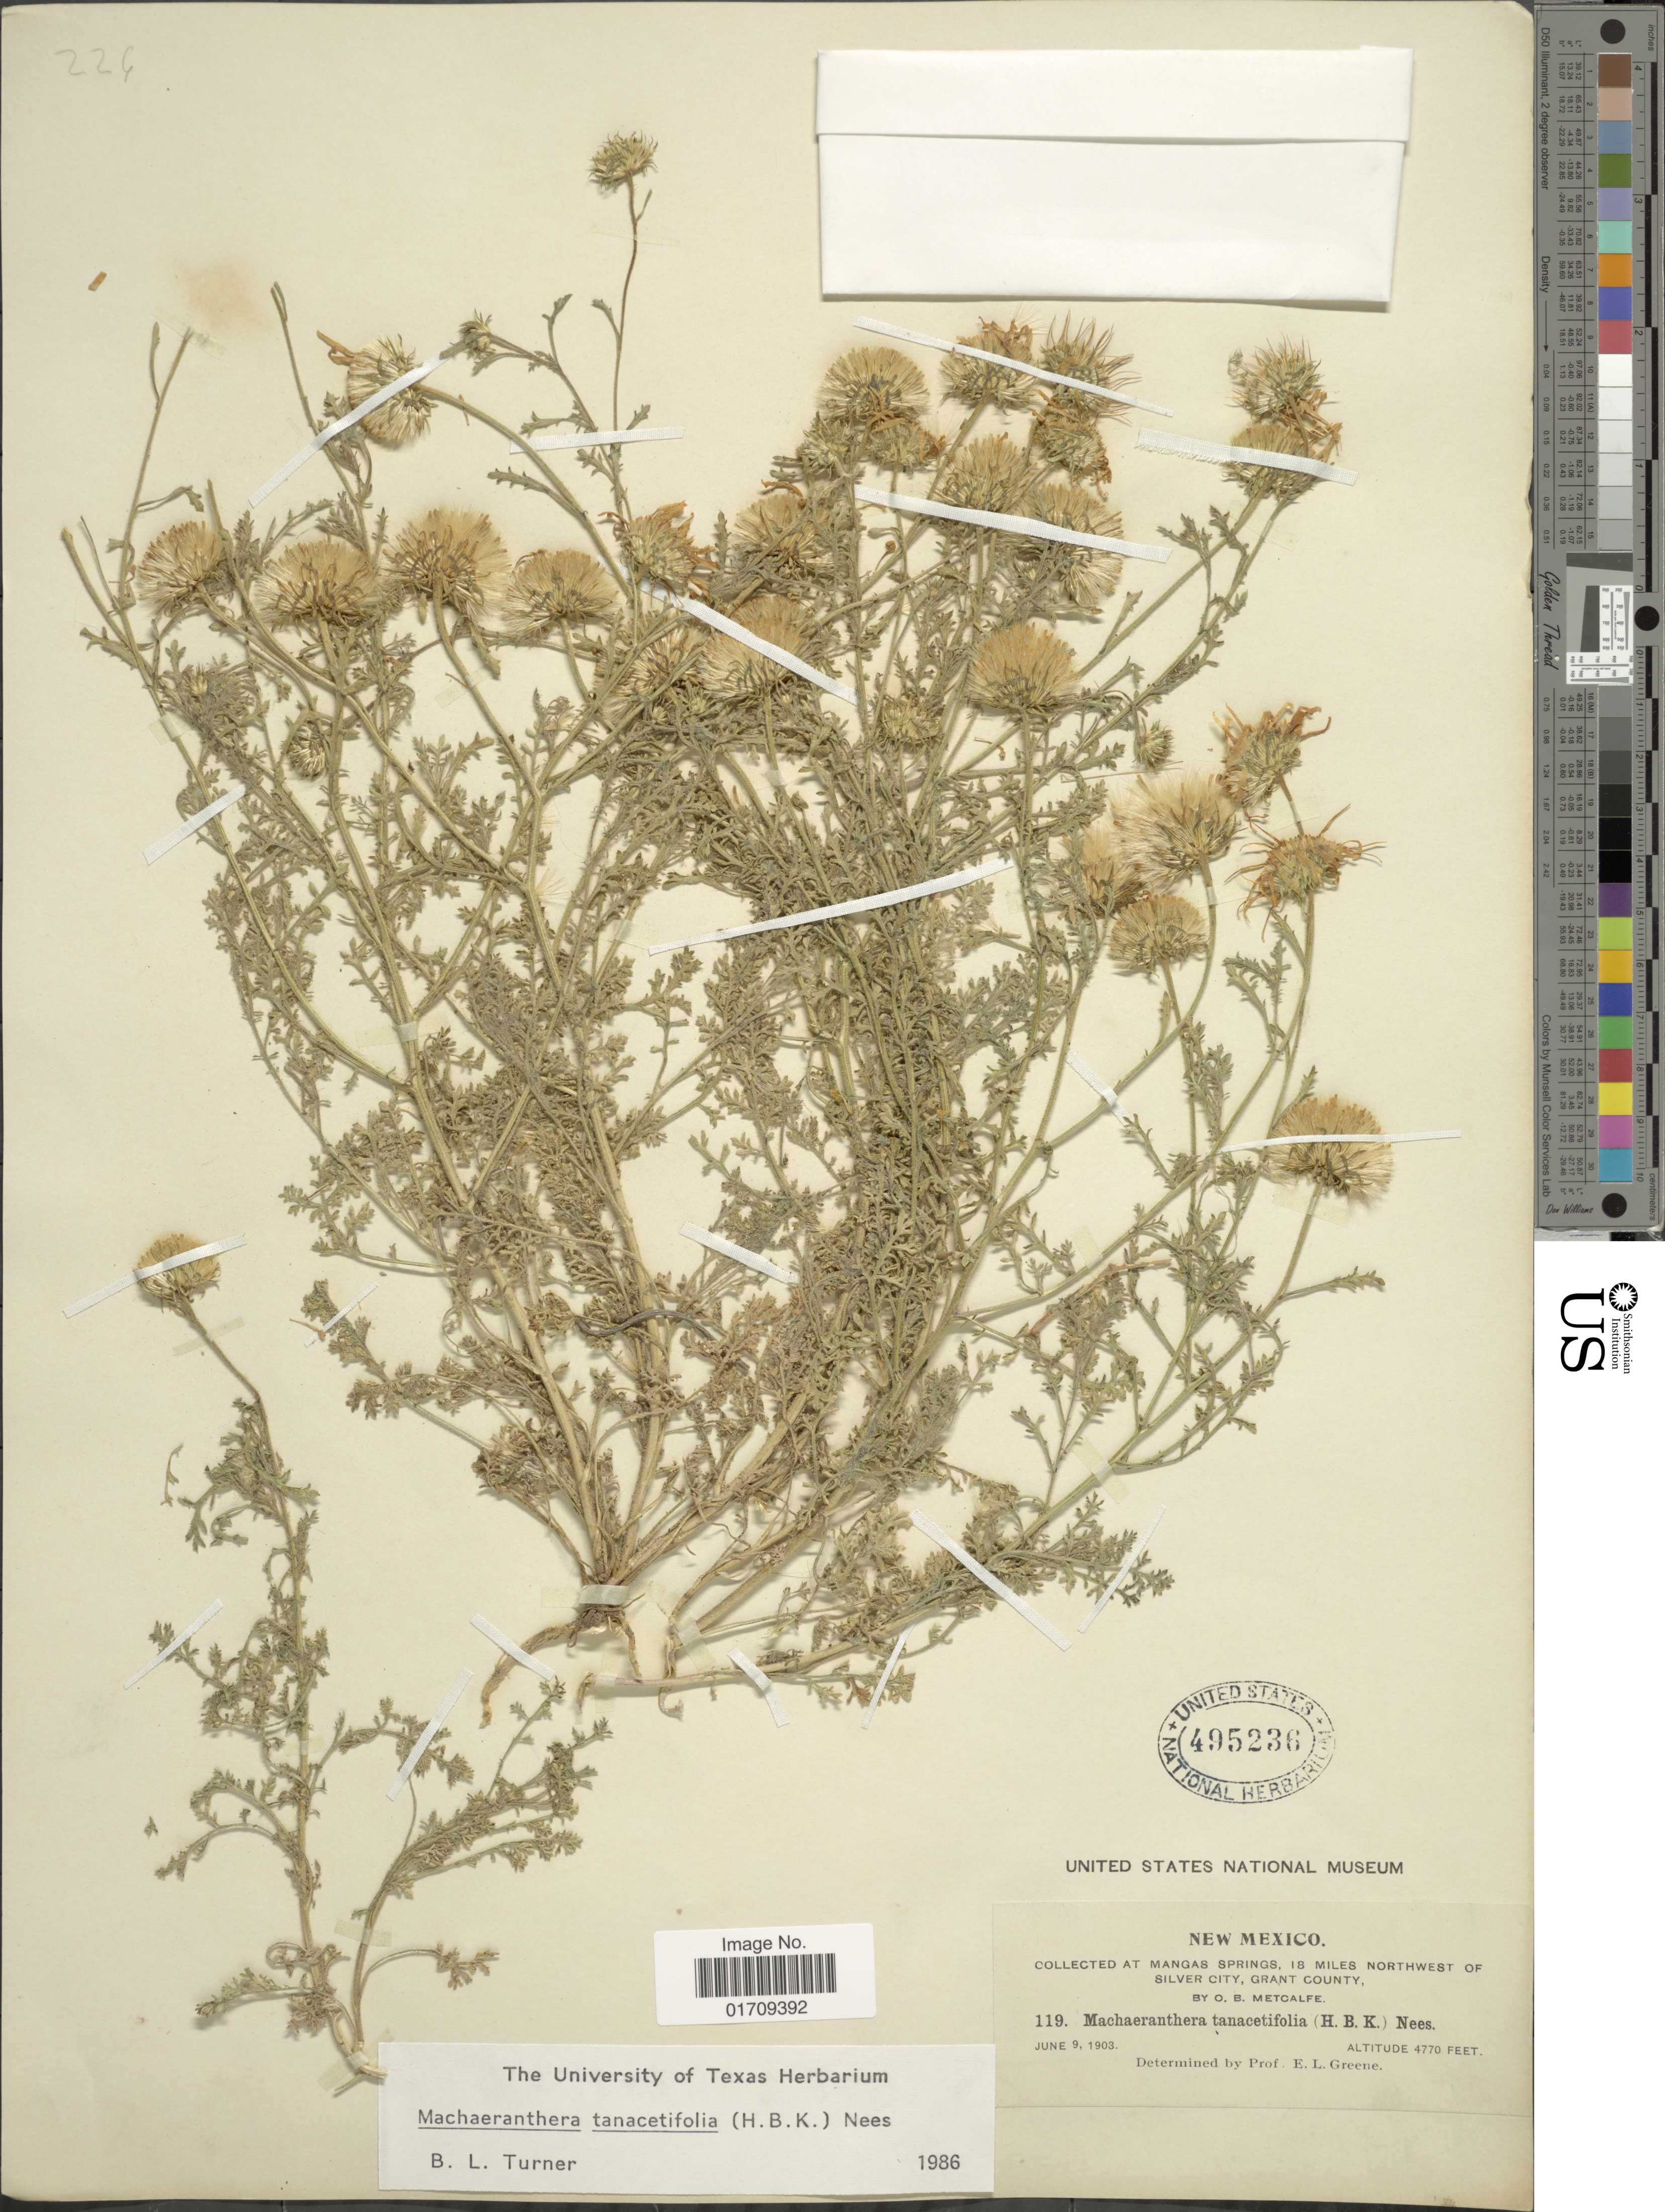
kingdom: Plantae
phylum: Tracheophyta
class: Magnoliopsida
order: Asterales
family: Asteraceae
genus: Machaeranthera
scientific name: Machaeranthera tanacetifolia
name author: (Kunth) Nees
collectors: O. B. Metcalfe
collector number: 119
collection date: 1903-06-09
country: United States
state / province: New Mexico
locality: Mangas Springs, 18 miles northwest of Silver City, Grant County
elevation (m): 1454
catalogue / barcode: US 495236